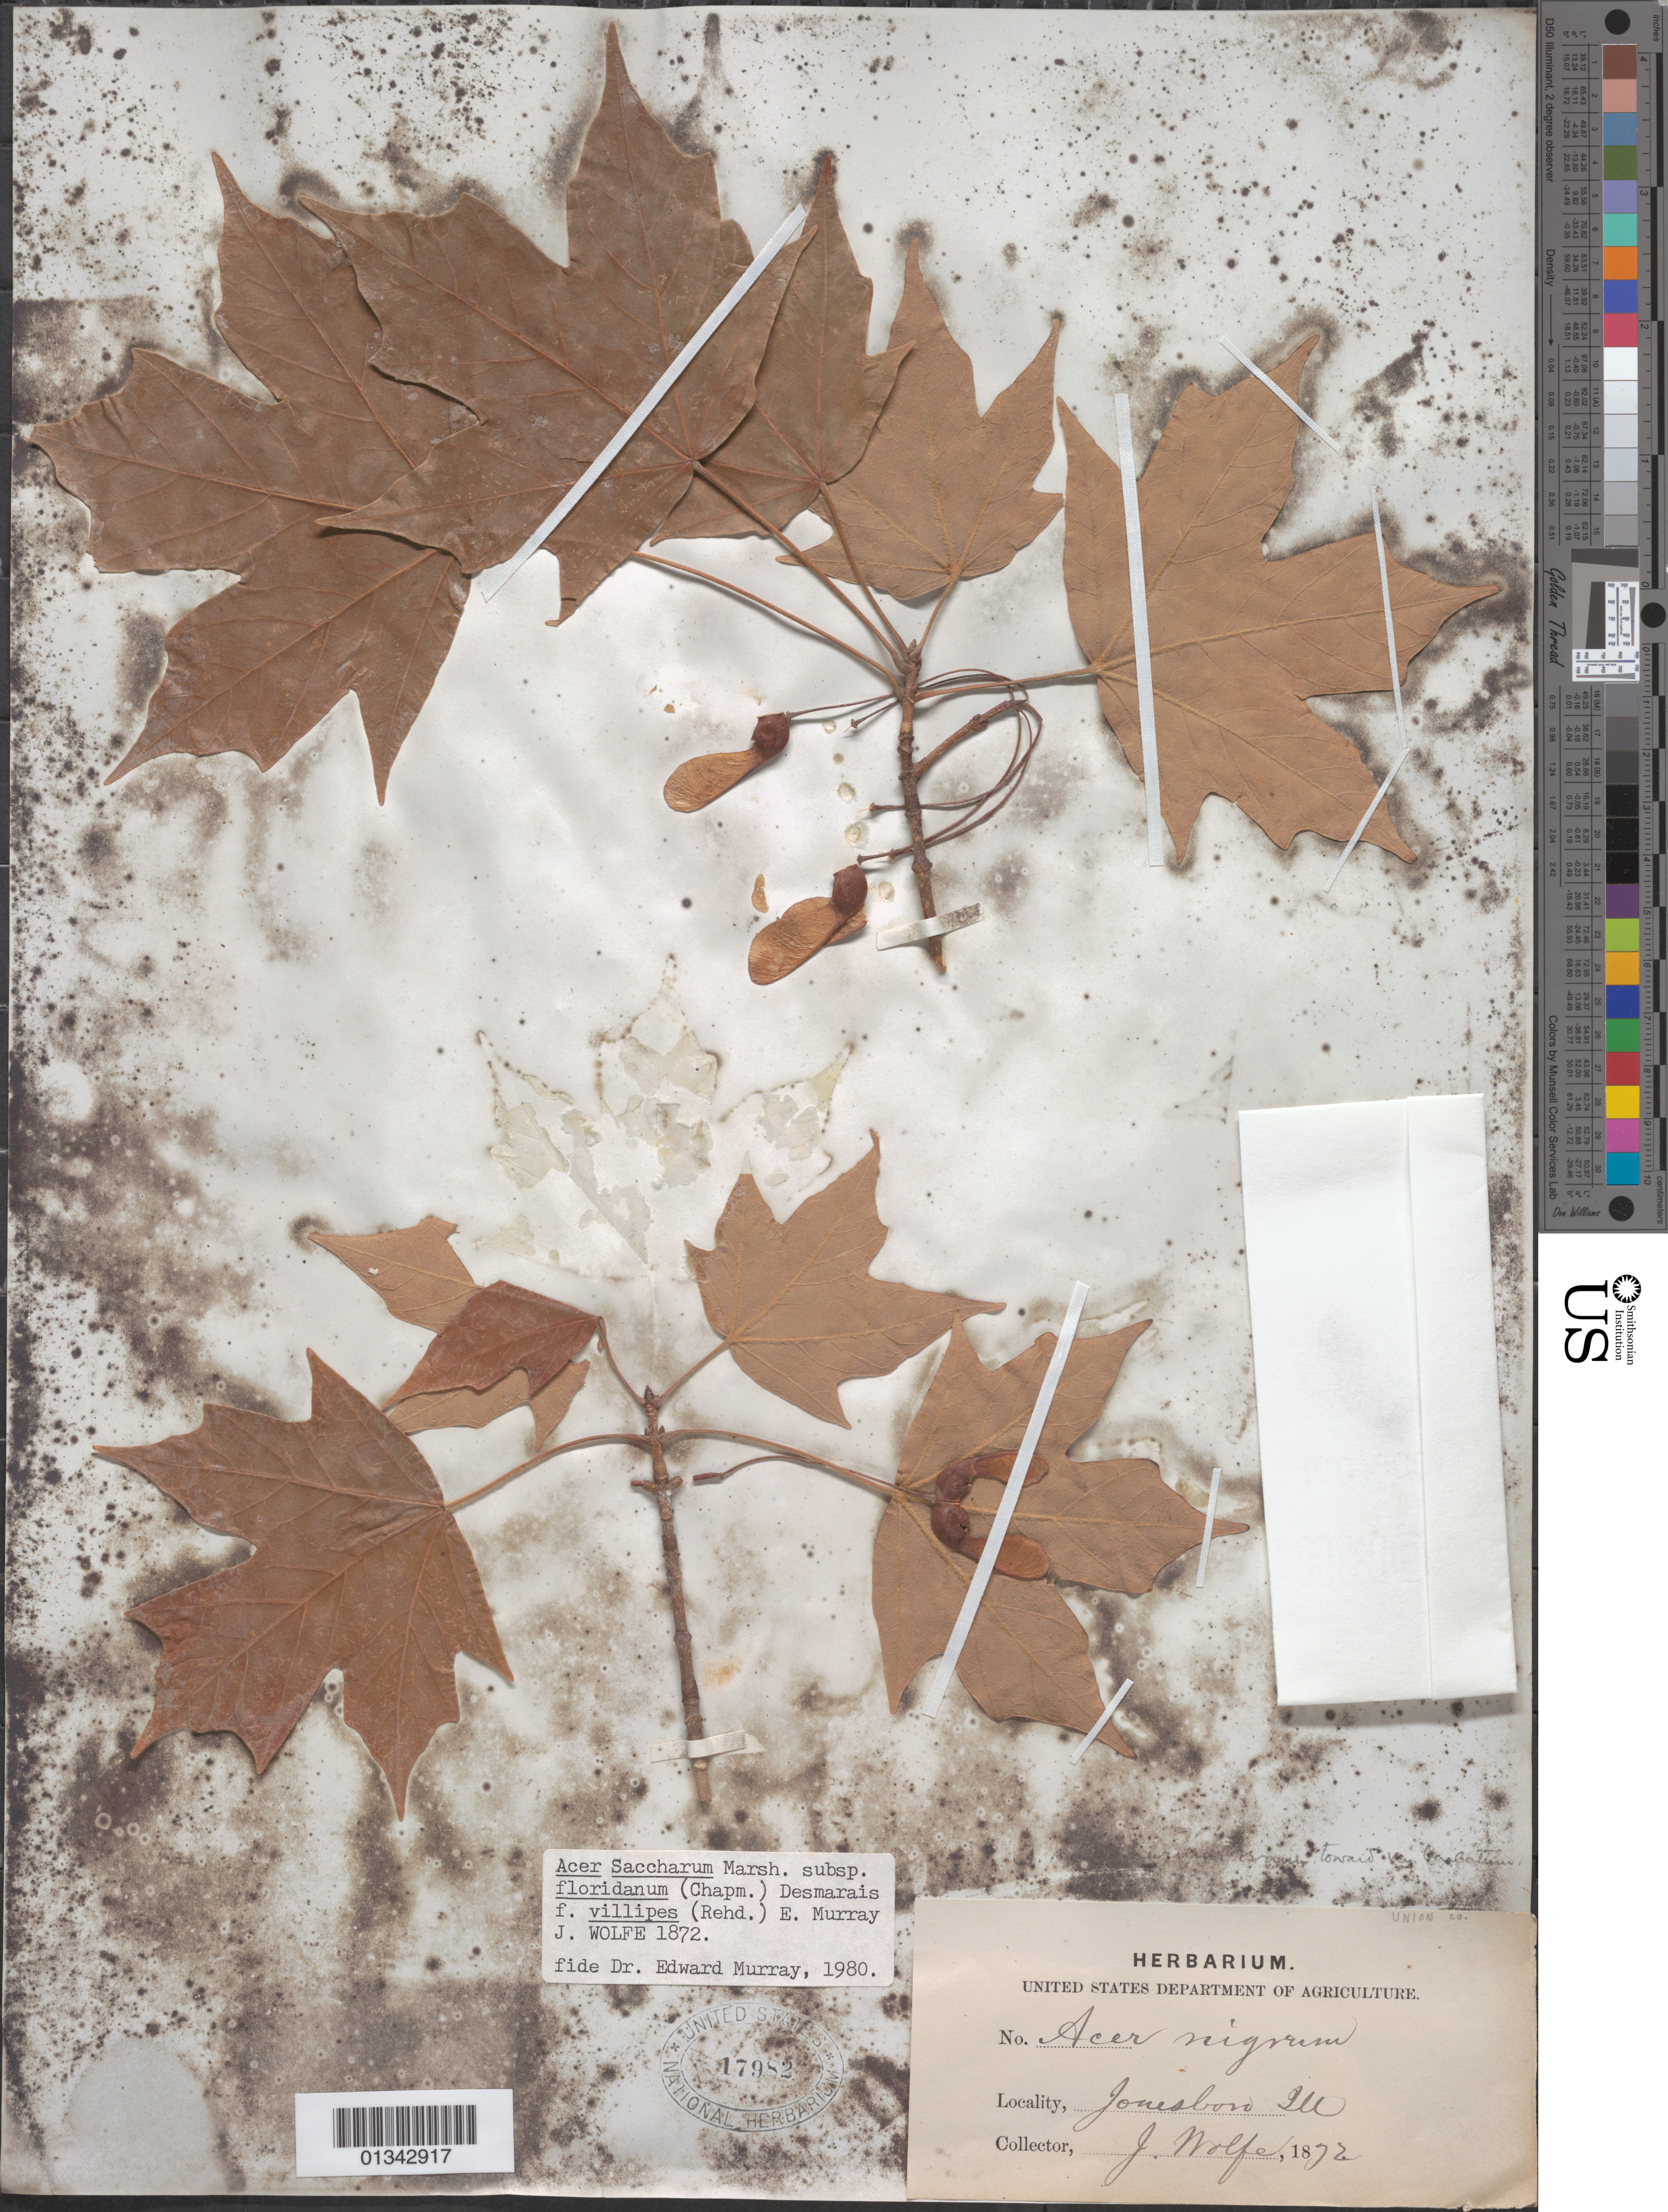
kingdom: Plantae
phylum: Tracheophyta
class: Magnoliopsida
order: Sapindales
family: Sapindaceae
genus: Acer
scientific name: Acer saccharum subsp. floridanum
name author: (Chapm.) Desmarais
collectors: J. Wolfe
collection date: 1872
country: United States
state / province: Illinois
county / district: Union County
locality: Jonesboro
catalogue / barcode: US 17982